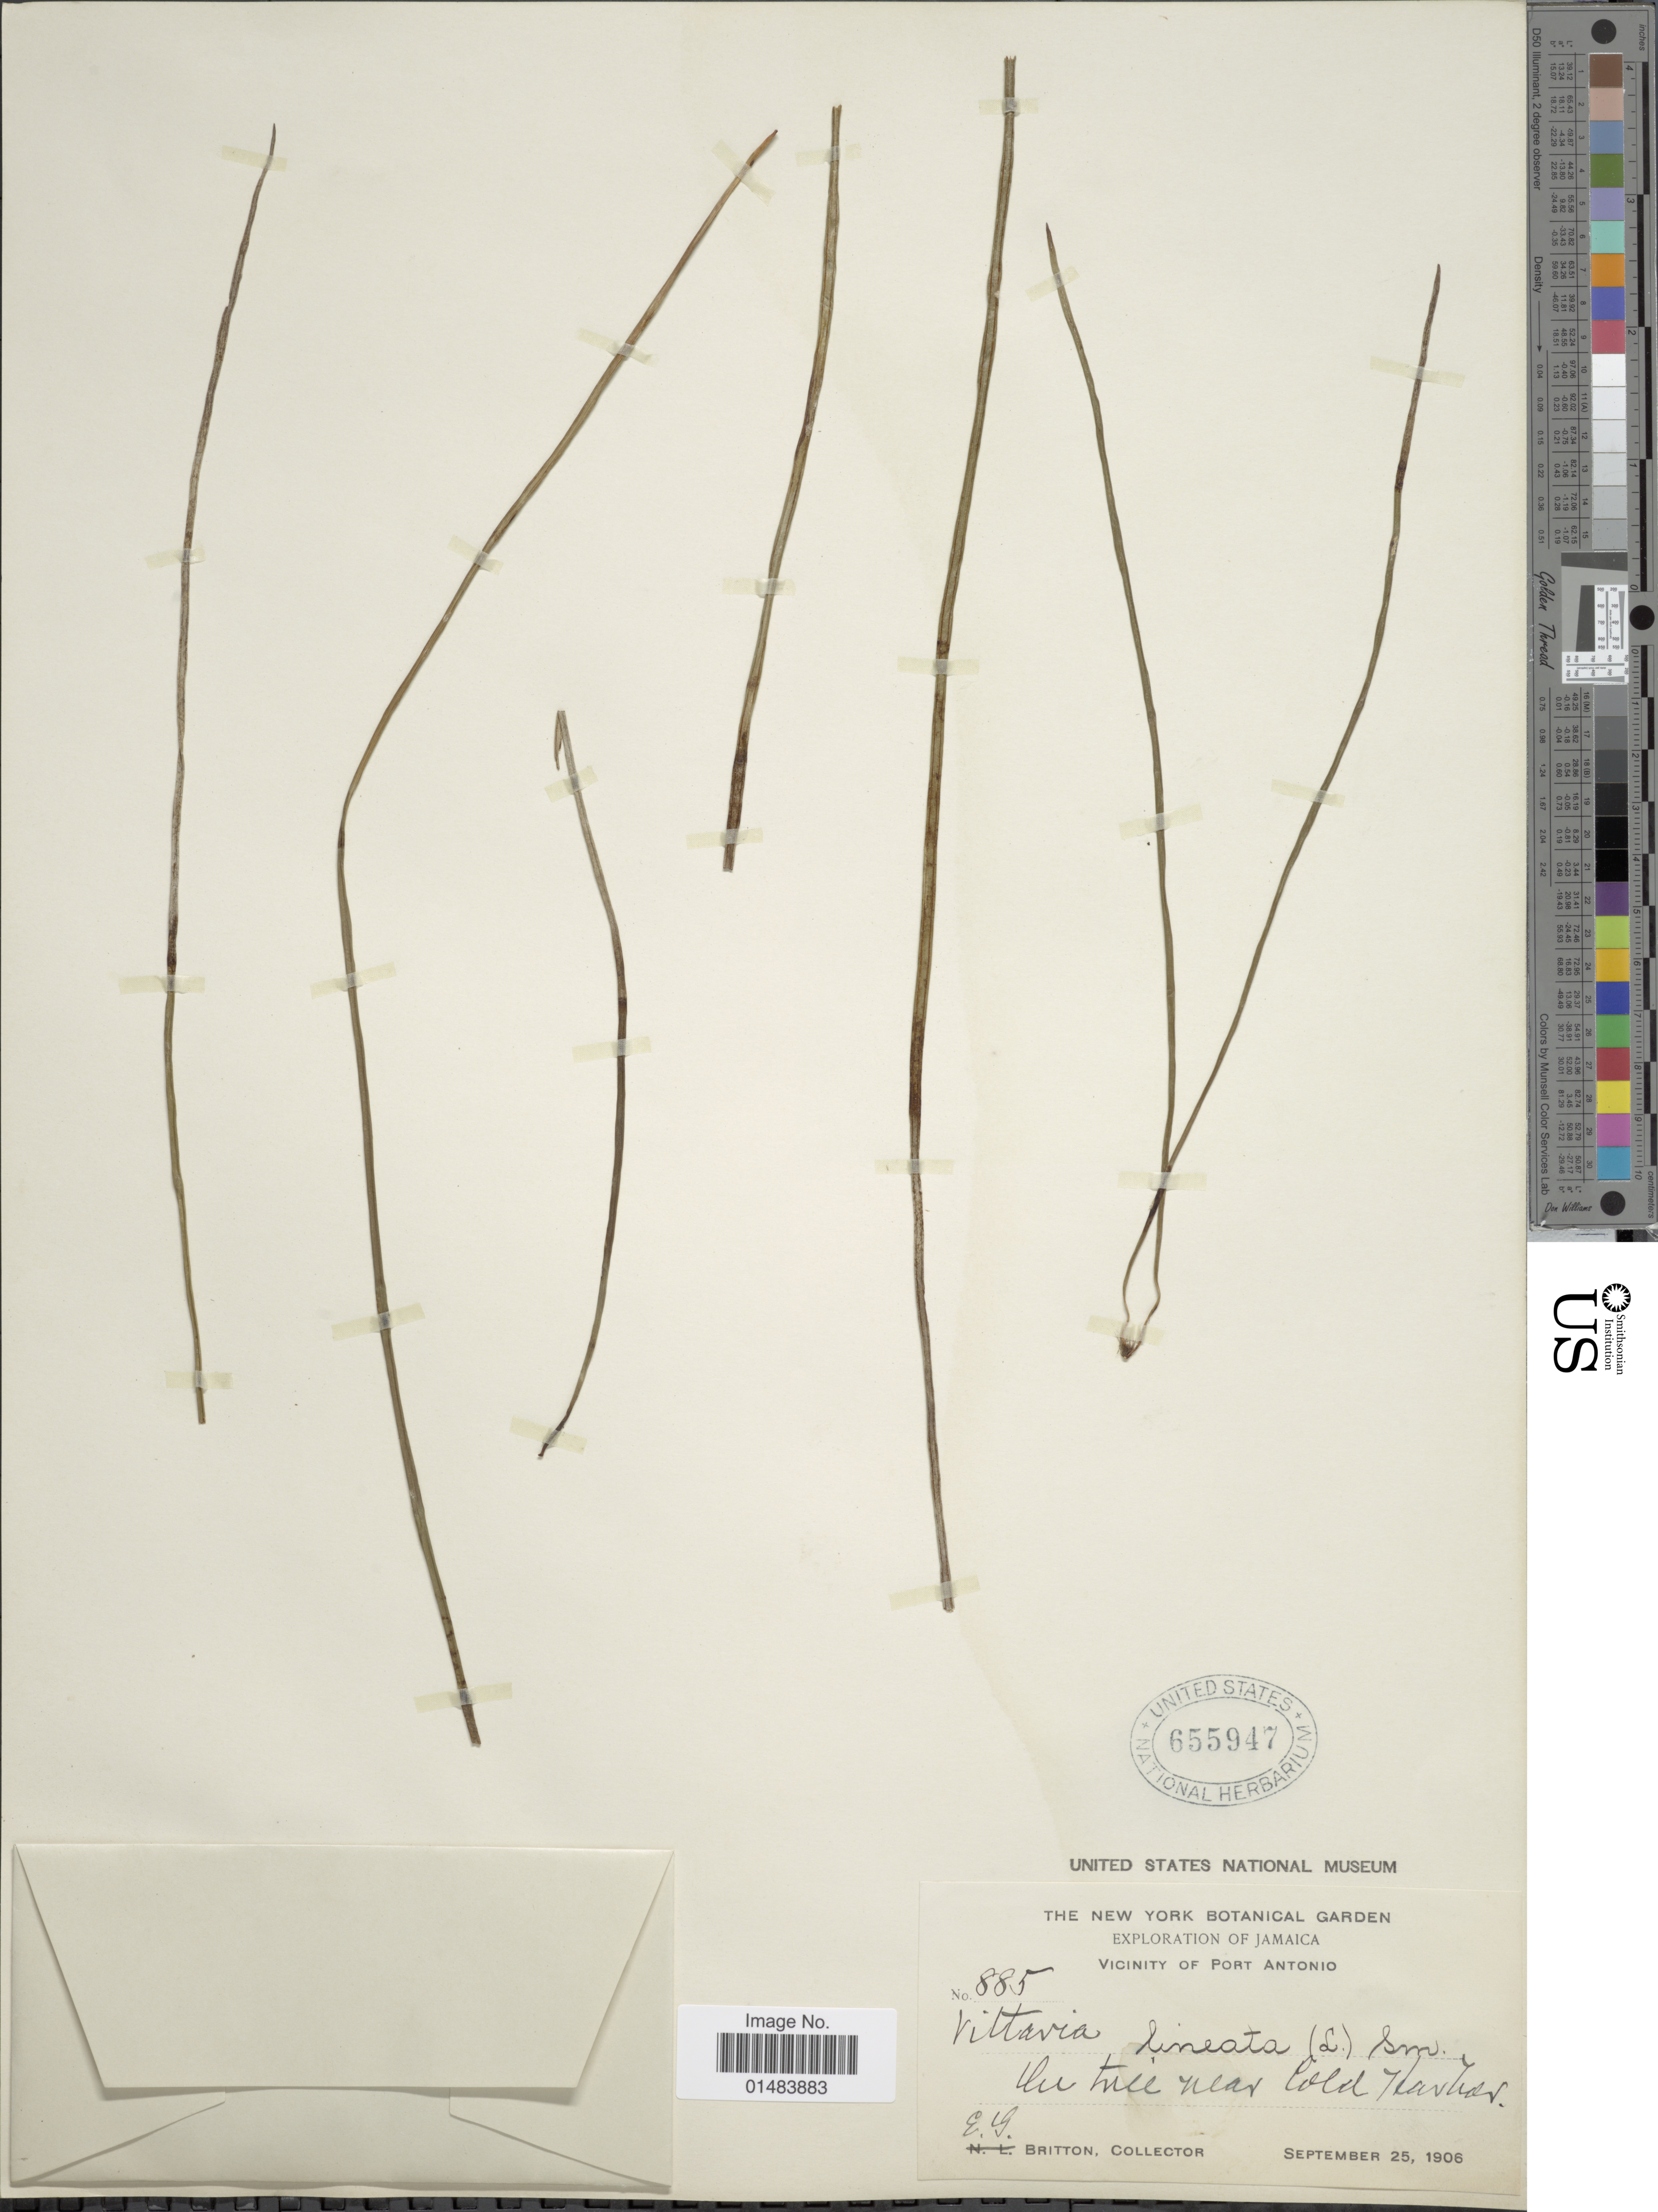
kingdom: Plantae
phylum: Tracheophyta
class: Polypodiopsida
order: Polypodiales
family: Pteridaceae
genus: Vittaria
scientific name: Vittaria lineata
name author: (L.) Sm.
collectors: E. G. Britton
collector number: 885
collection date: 1906-09-25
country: Jamaica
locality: Jamaica, vicinity of Port Antonio. On tree near Cold Harbor.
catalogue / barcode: US 655947